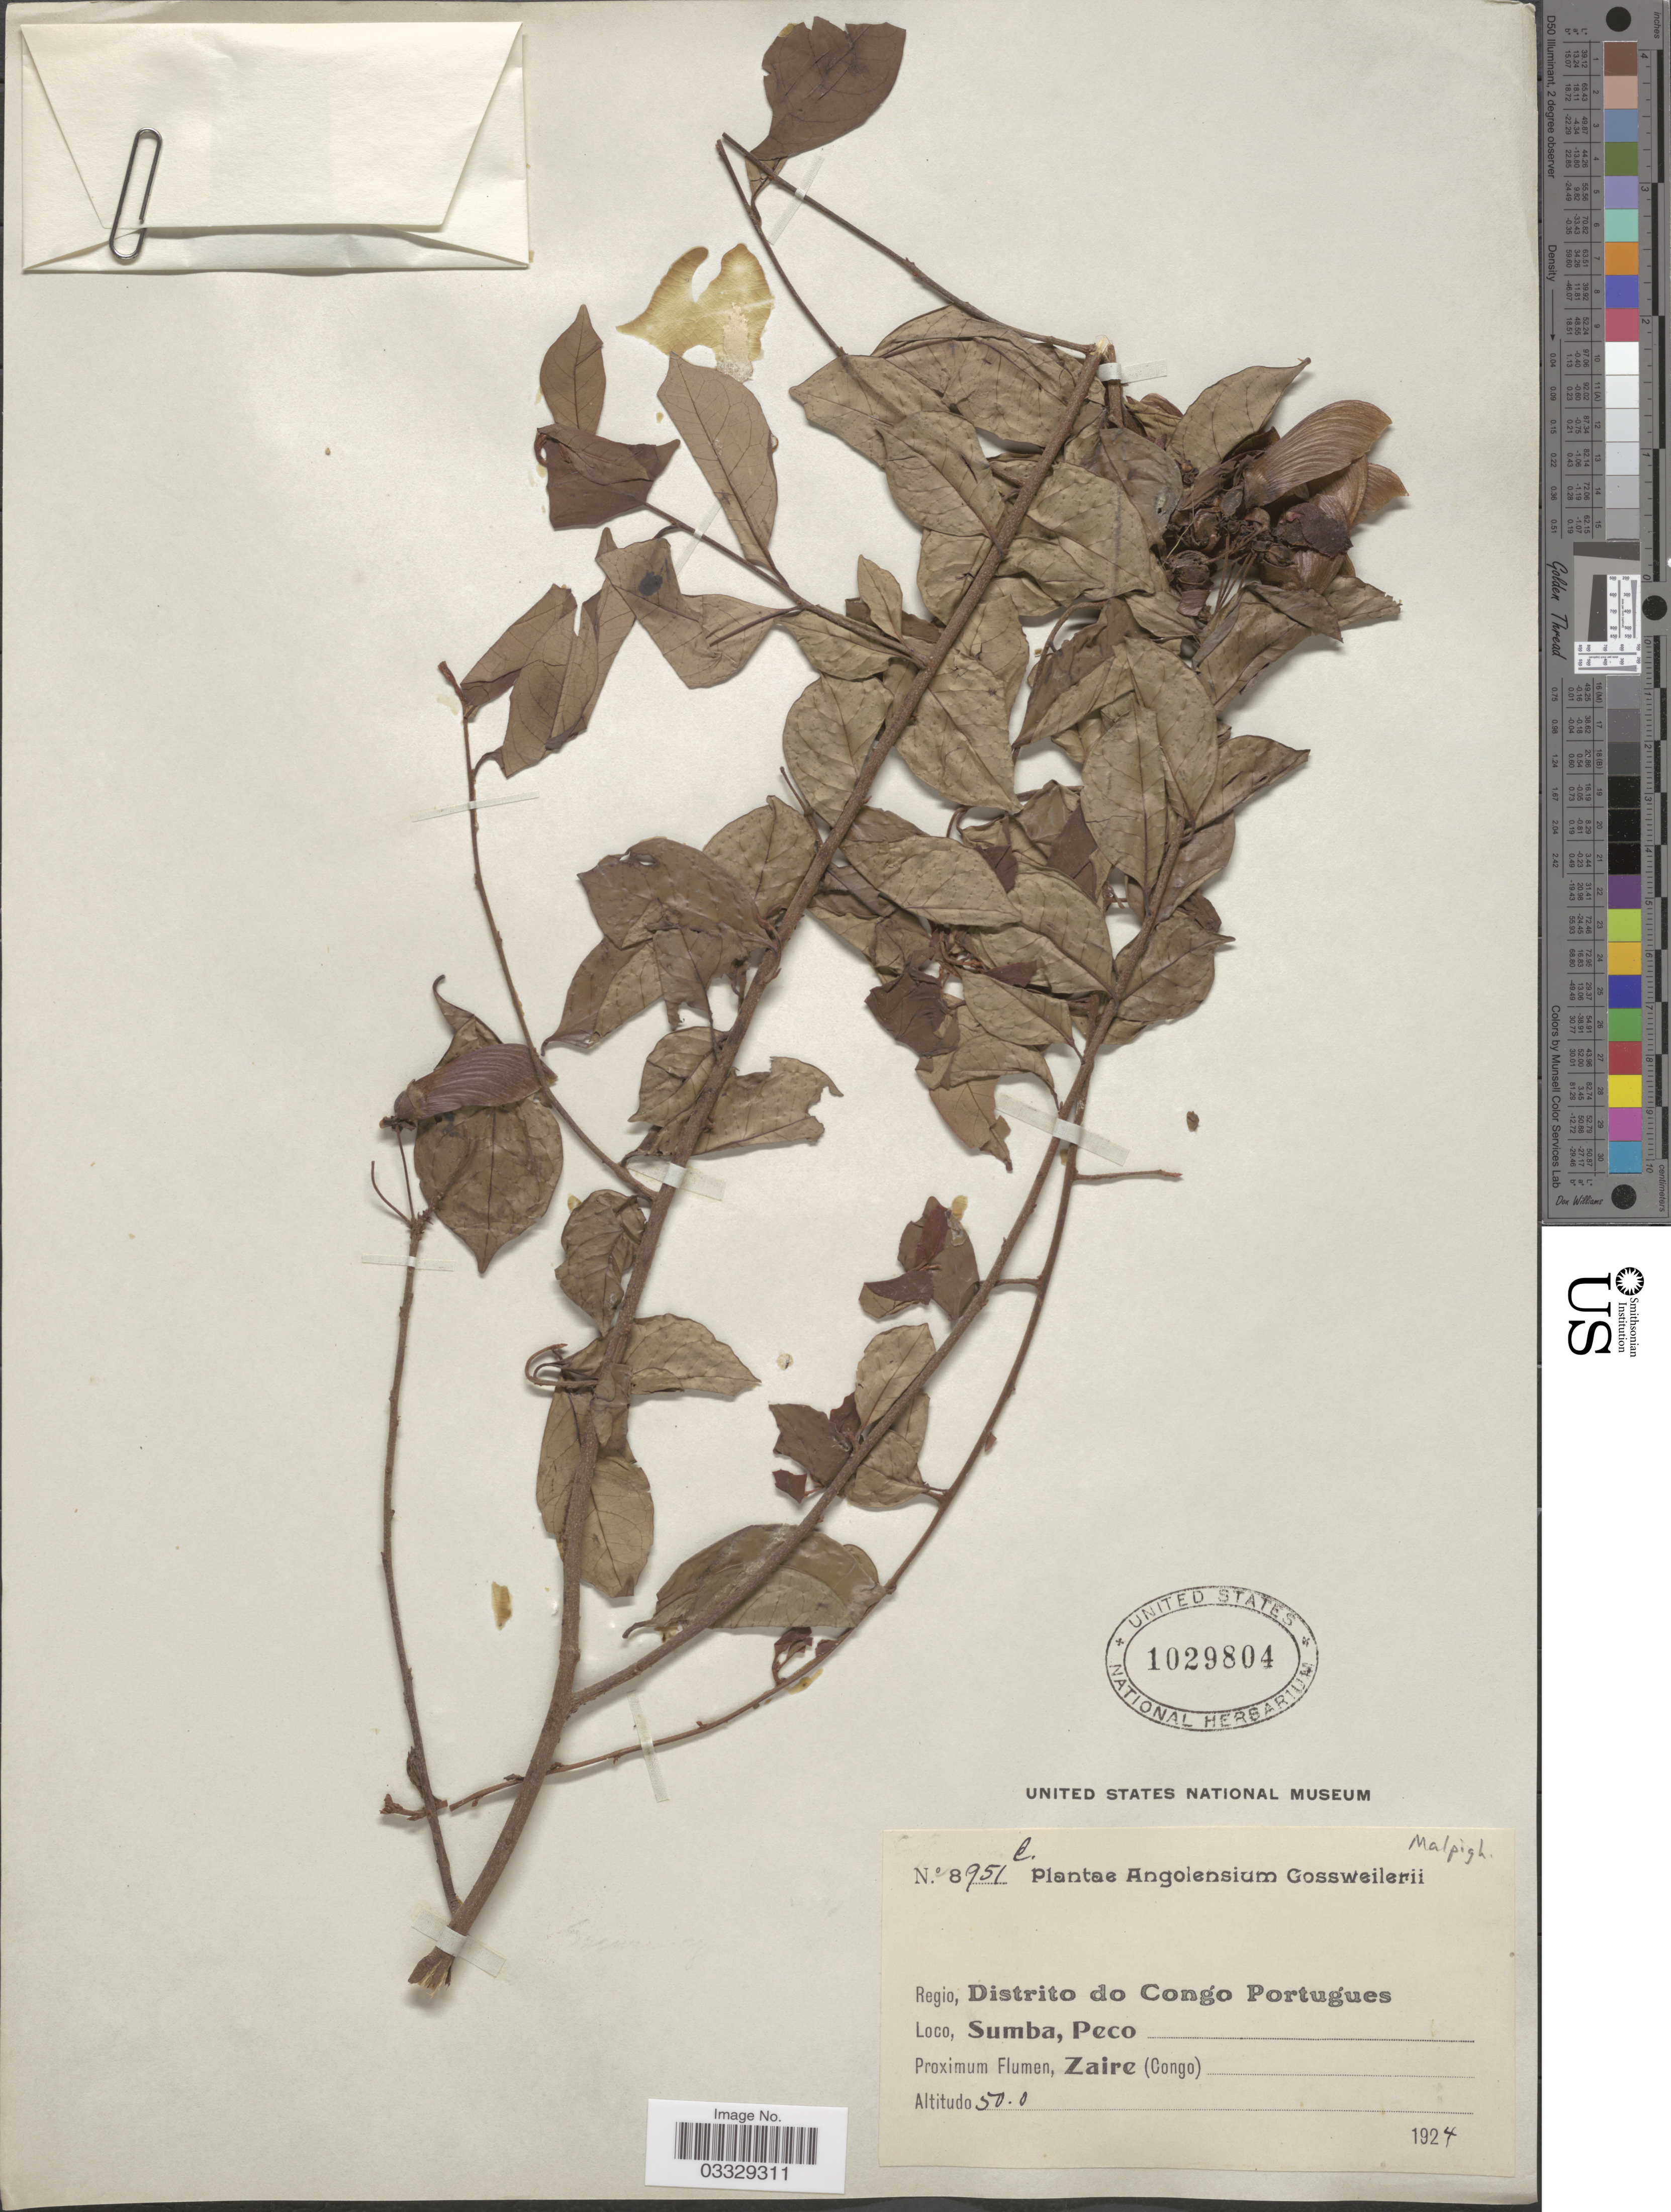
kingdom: Plantae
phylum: Tracheophyta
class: Magnoliopsida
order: Malpighiales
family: Malpighiaceae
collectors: -. Gossweiler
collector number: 8951c*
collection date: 1924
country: Angola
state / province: Zaire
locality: Regio, Distrito de Congo Portugues. Sumba, Peco. Proximum Flumen, Zaire (Congo).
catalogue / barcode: US 1029804